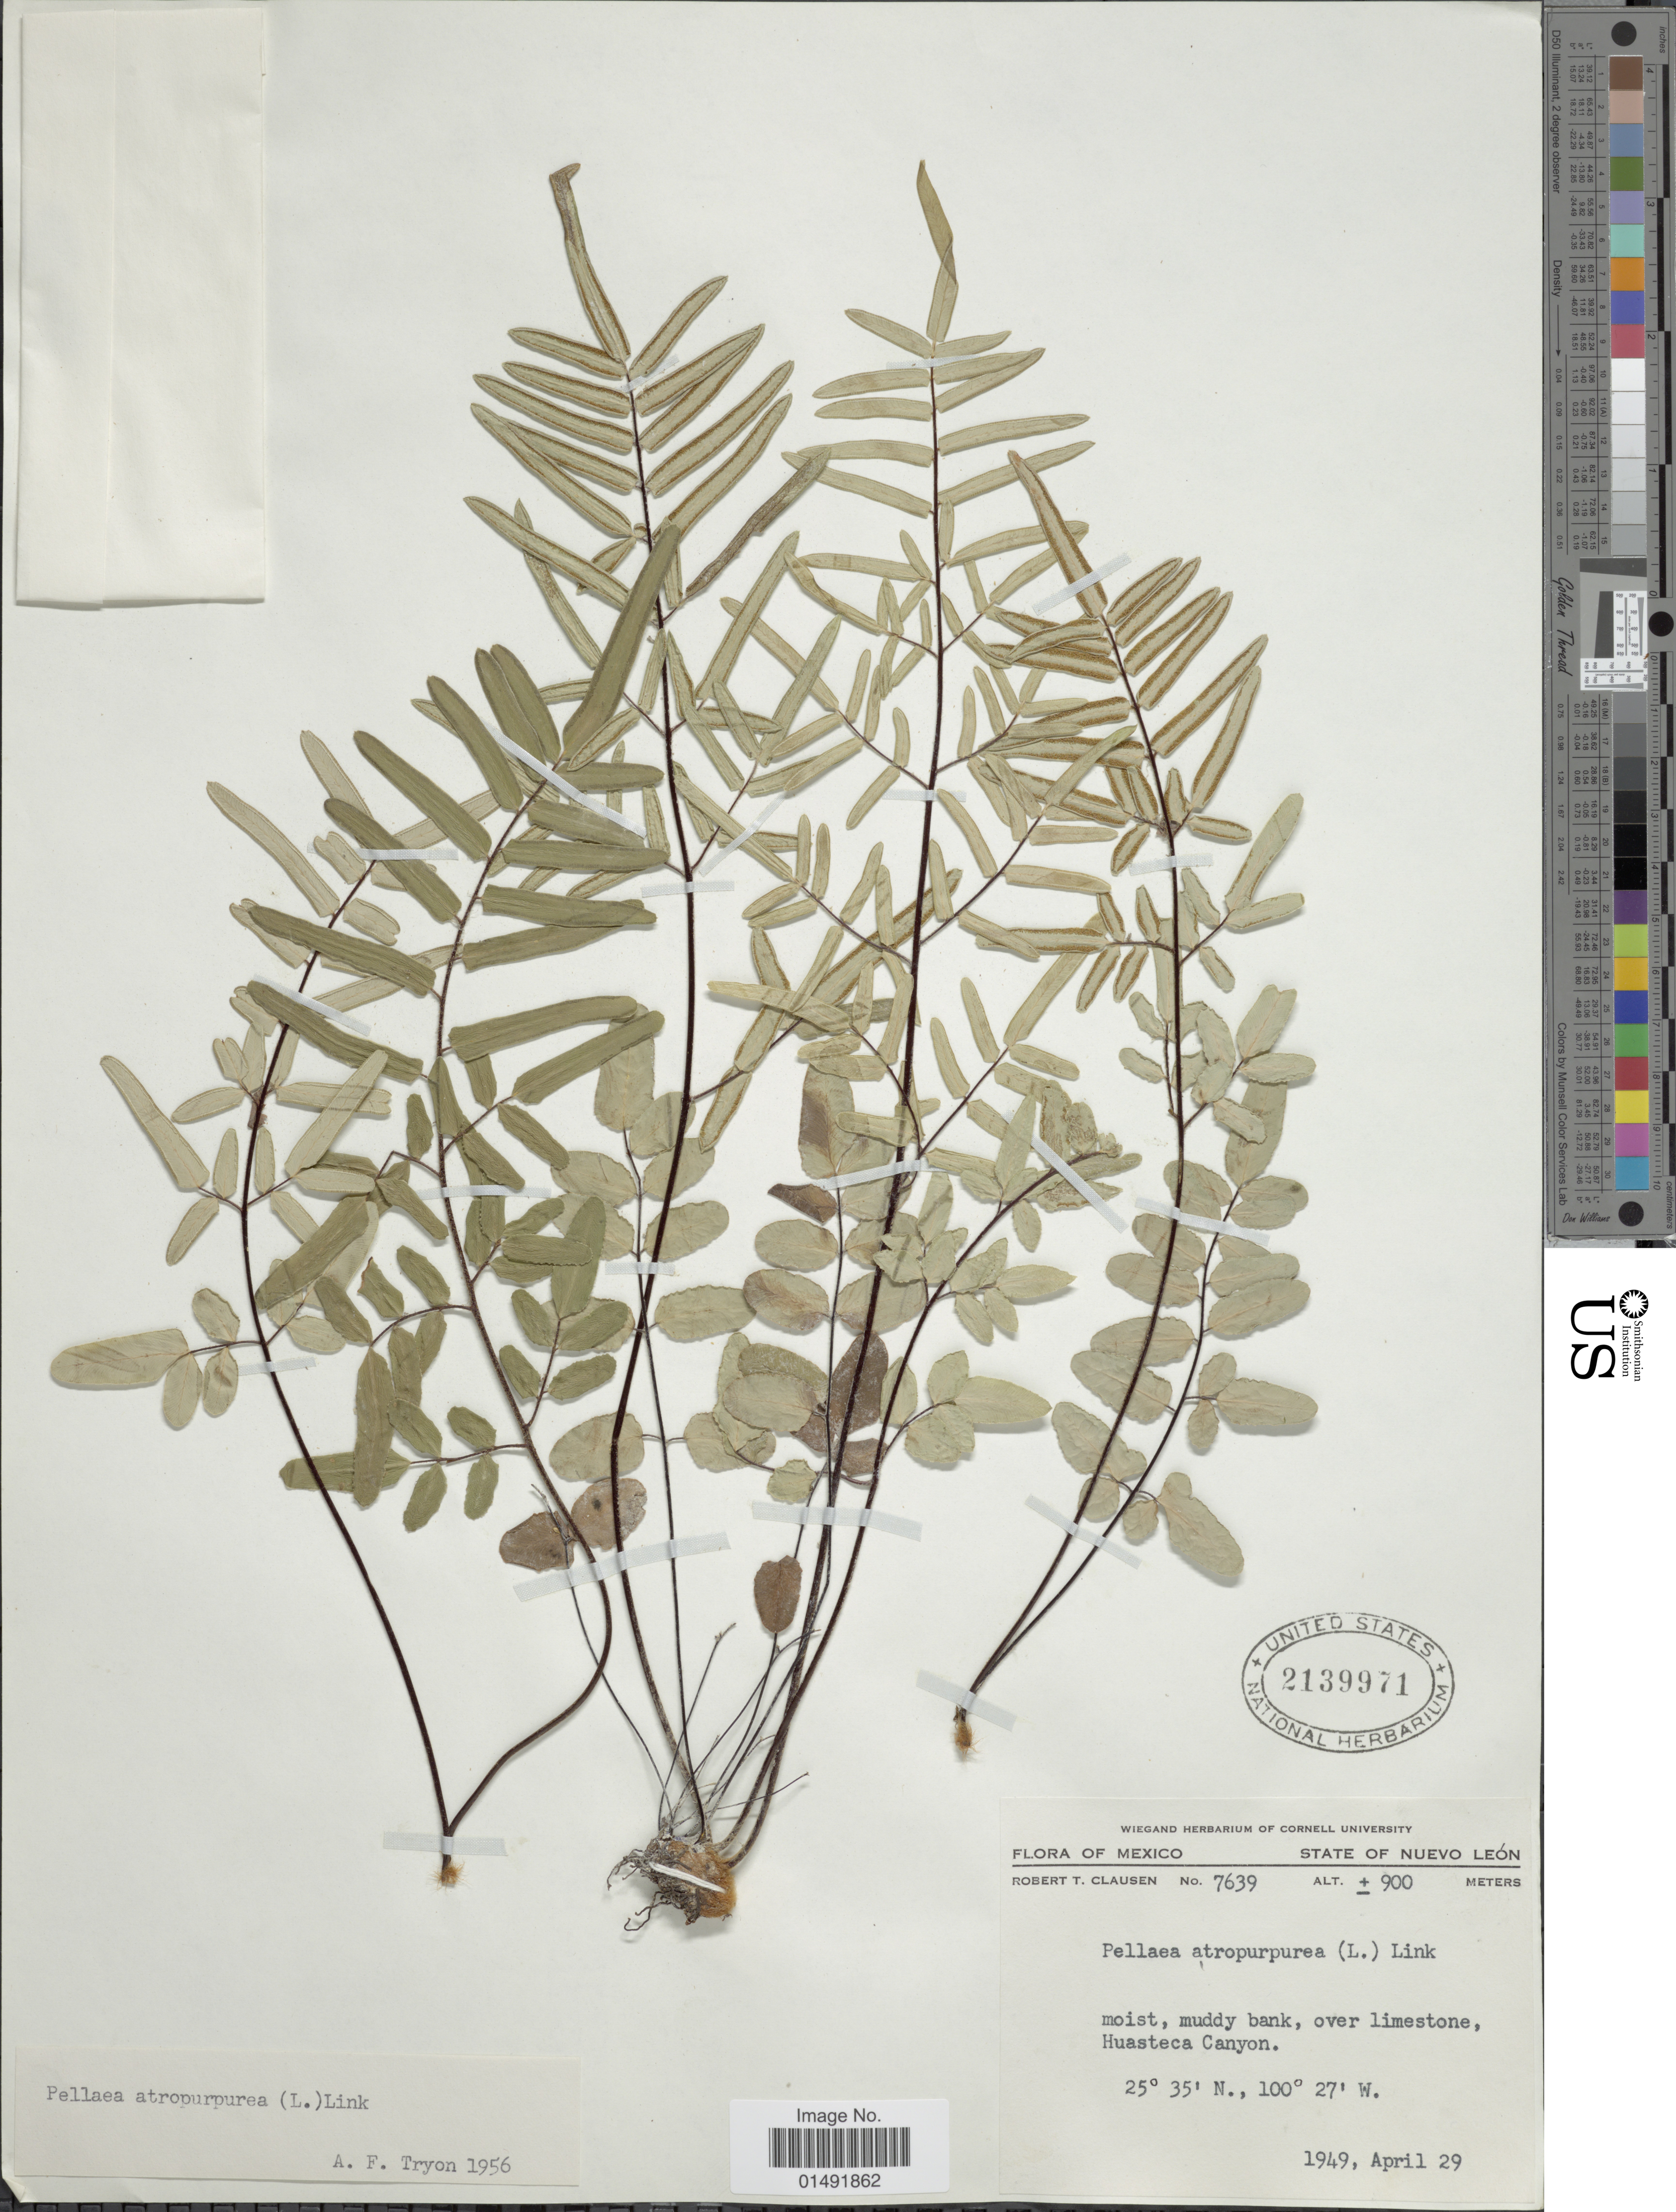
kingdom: Plantae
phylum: Tracheophyta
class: Polypodiopsida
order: Polypodiales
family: Pteridaceae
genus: Pellaea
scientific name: Pellaea atropurpurea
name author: (L.) Link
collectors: R. T. Clausen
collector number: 7639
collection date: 1949-04-29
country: Mexico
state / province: Nuevo León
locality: Moist, muddy bank, over limestone, Huasteca Canyon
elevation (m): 900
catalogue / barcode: US 2139971